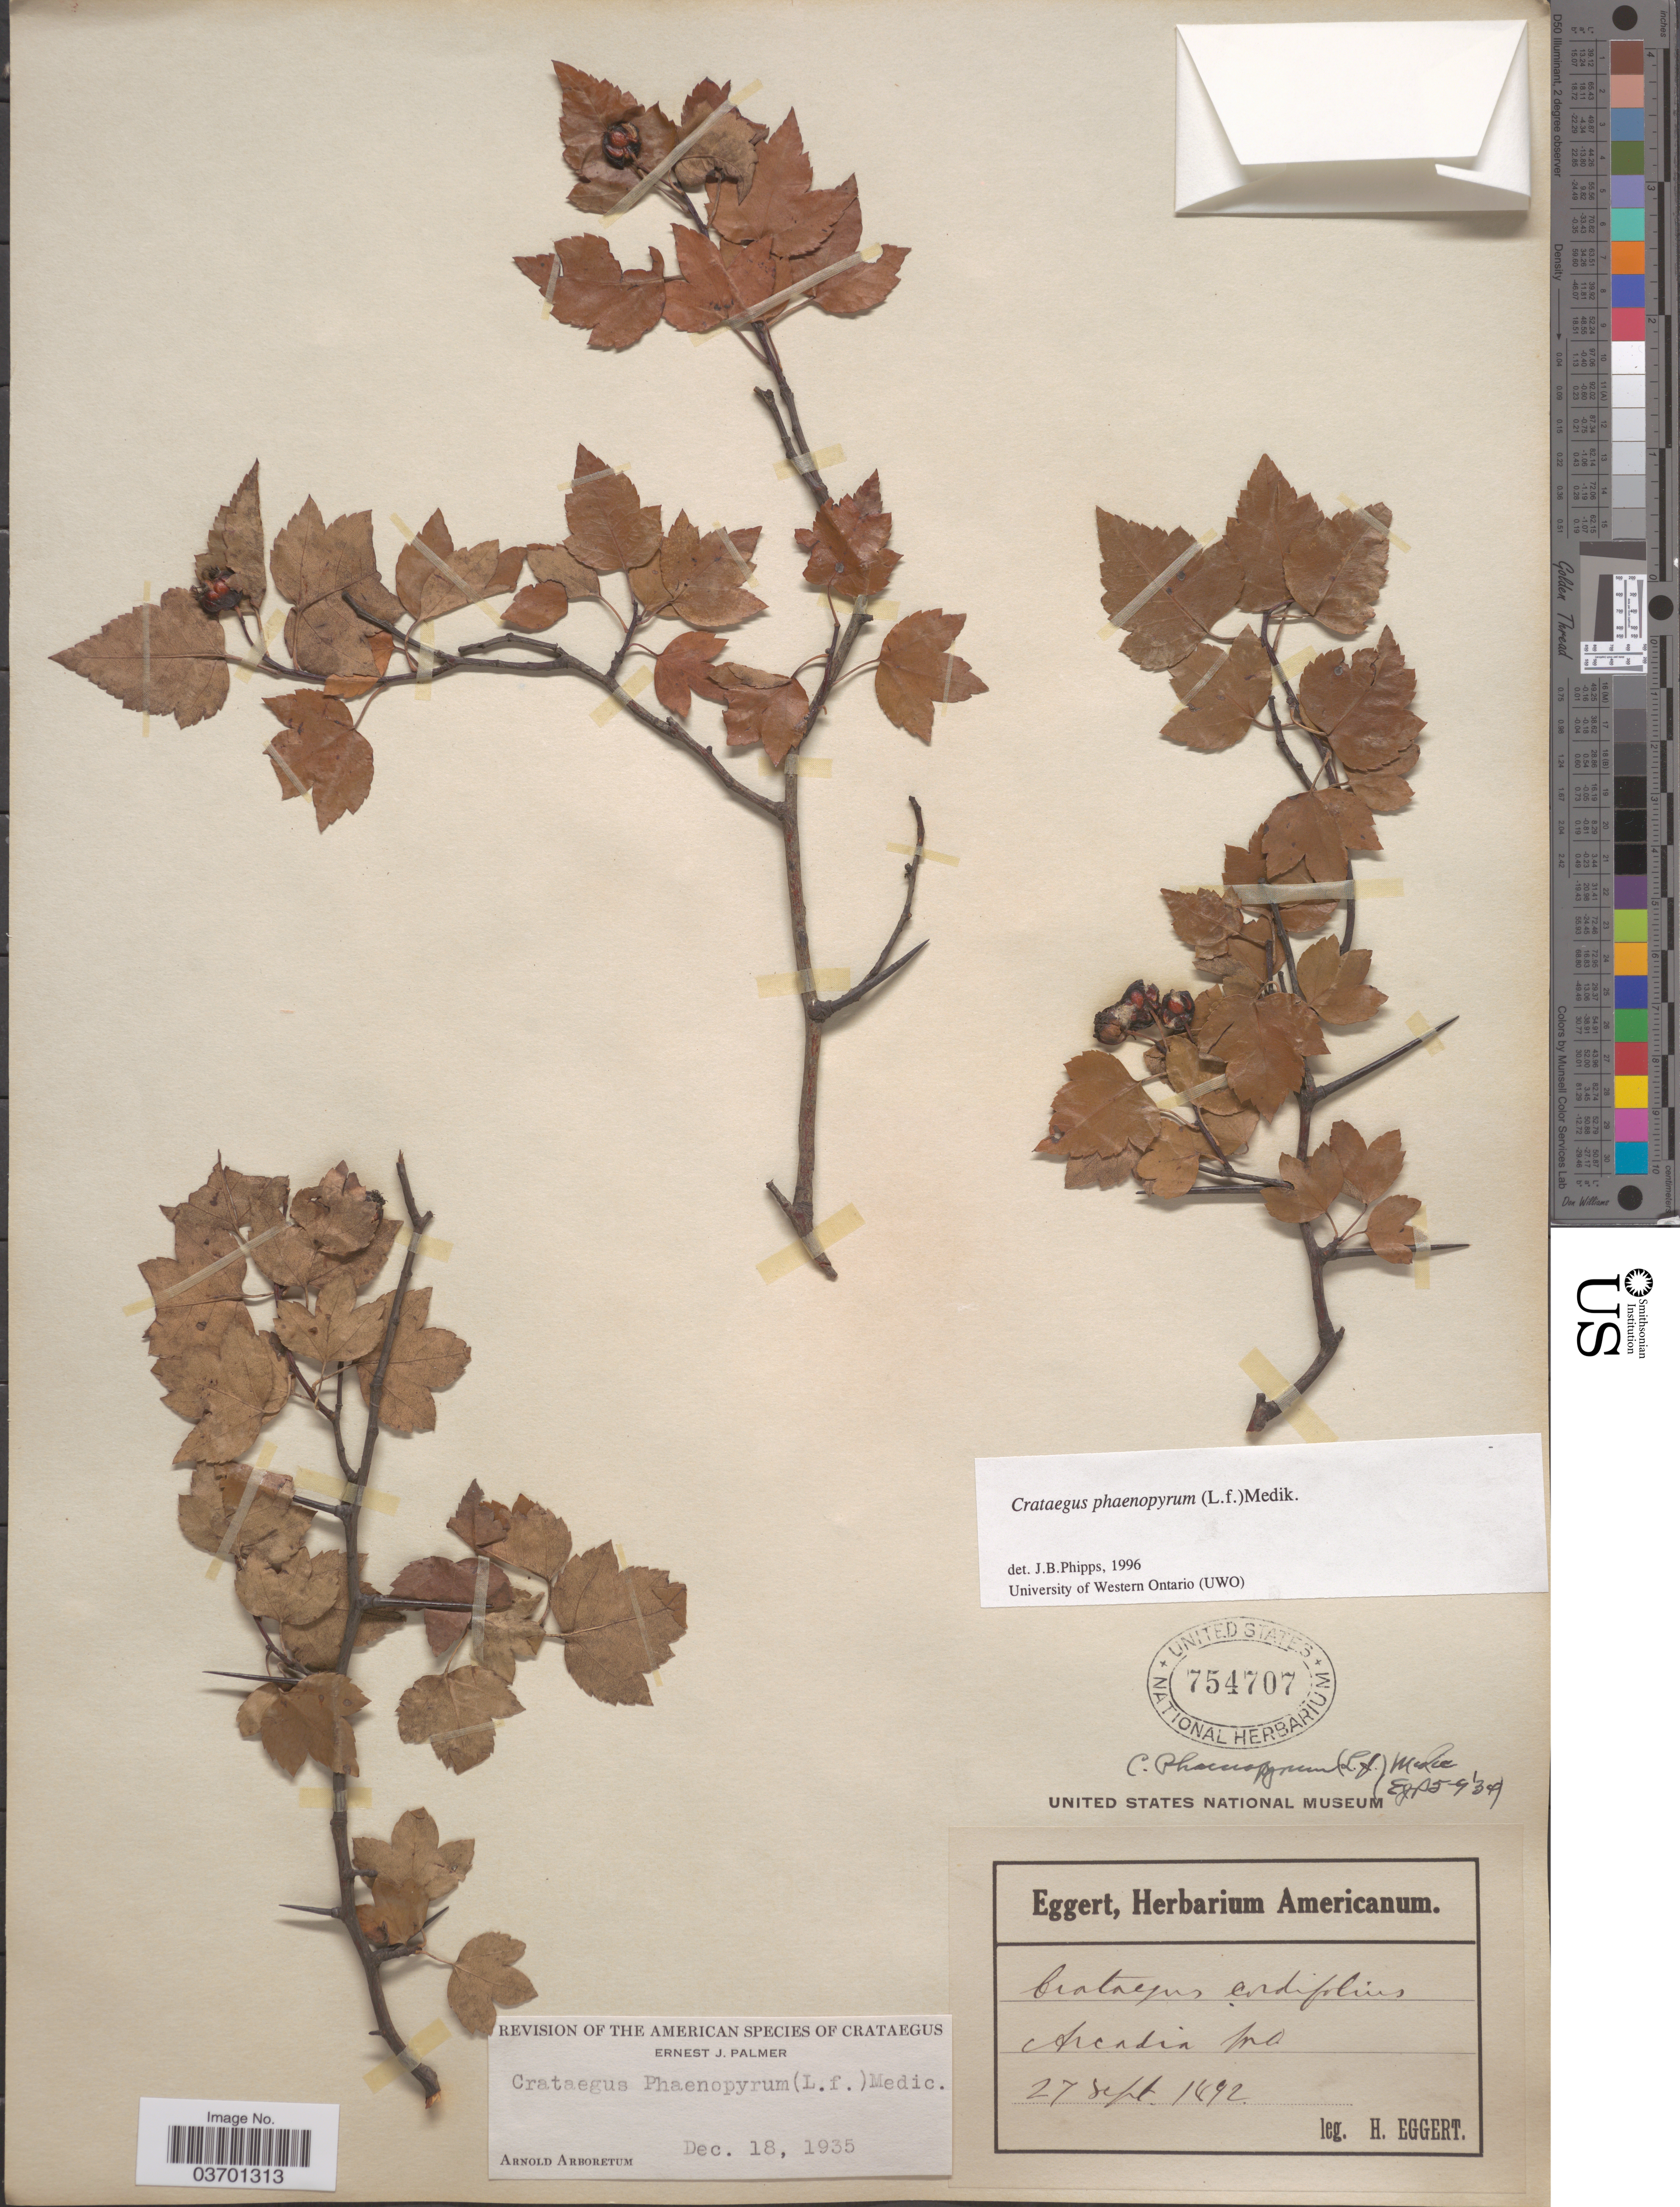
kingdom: Plantae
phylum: Tracheophyta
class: Magnoliopsida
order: Rosales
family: Rosaceae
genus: Crataegus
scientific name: Crataegus phaenopyrum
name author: (L. f.) Medik.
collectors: H. Eggert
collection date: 1892-09-27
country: United States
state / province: Missouri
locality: Arcadia.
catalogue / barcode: US 754707